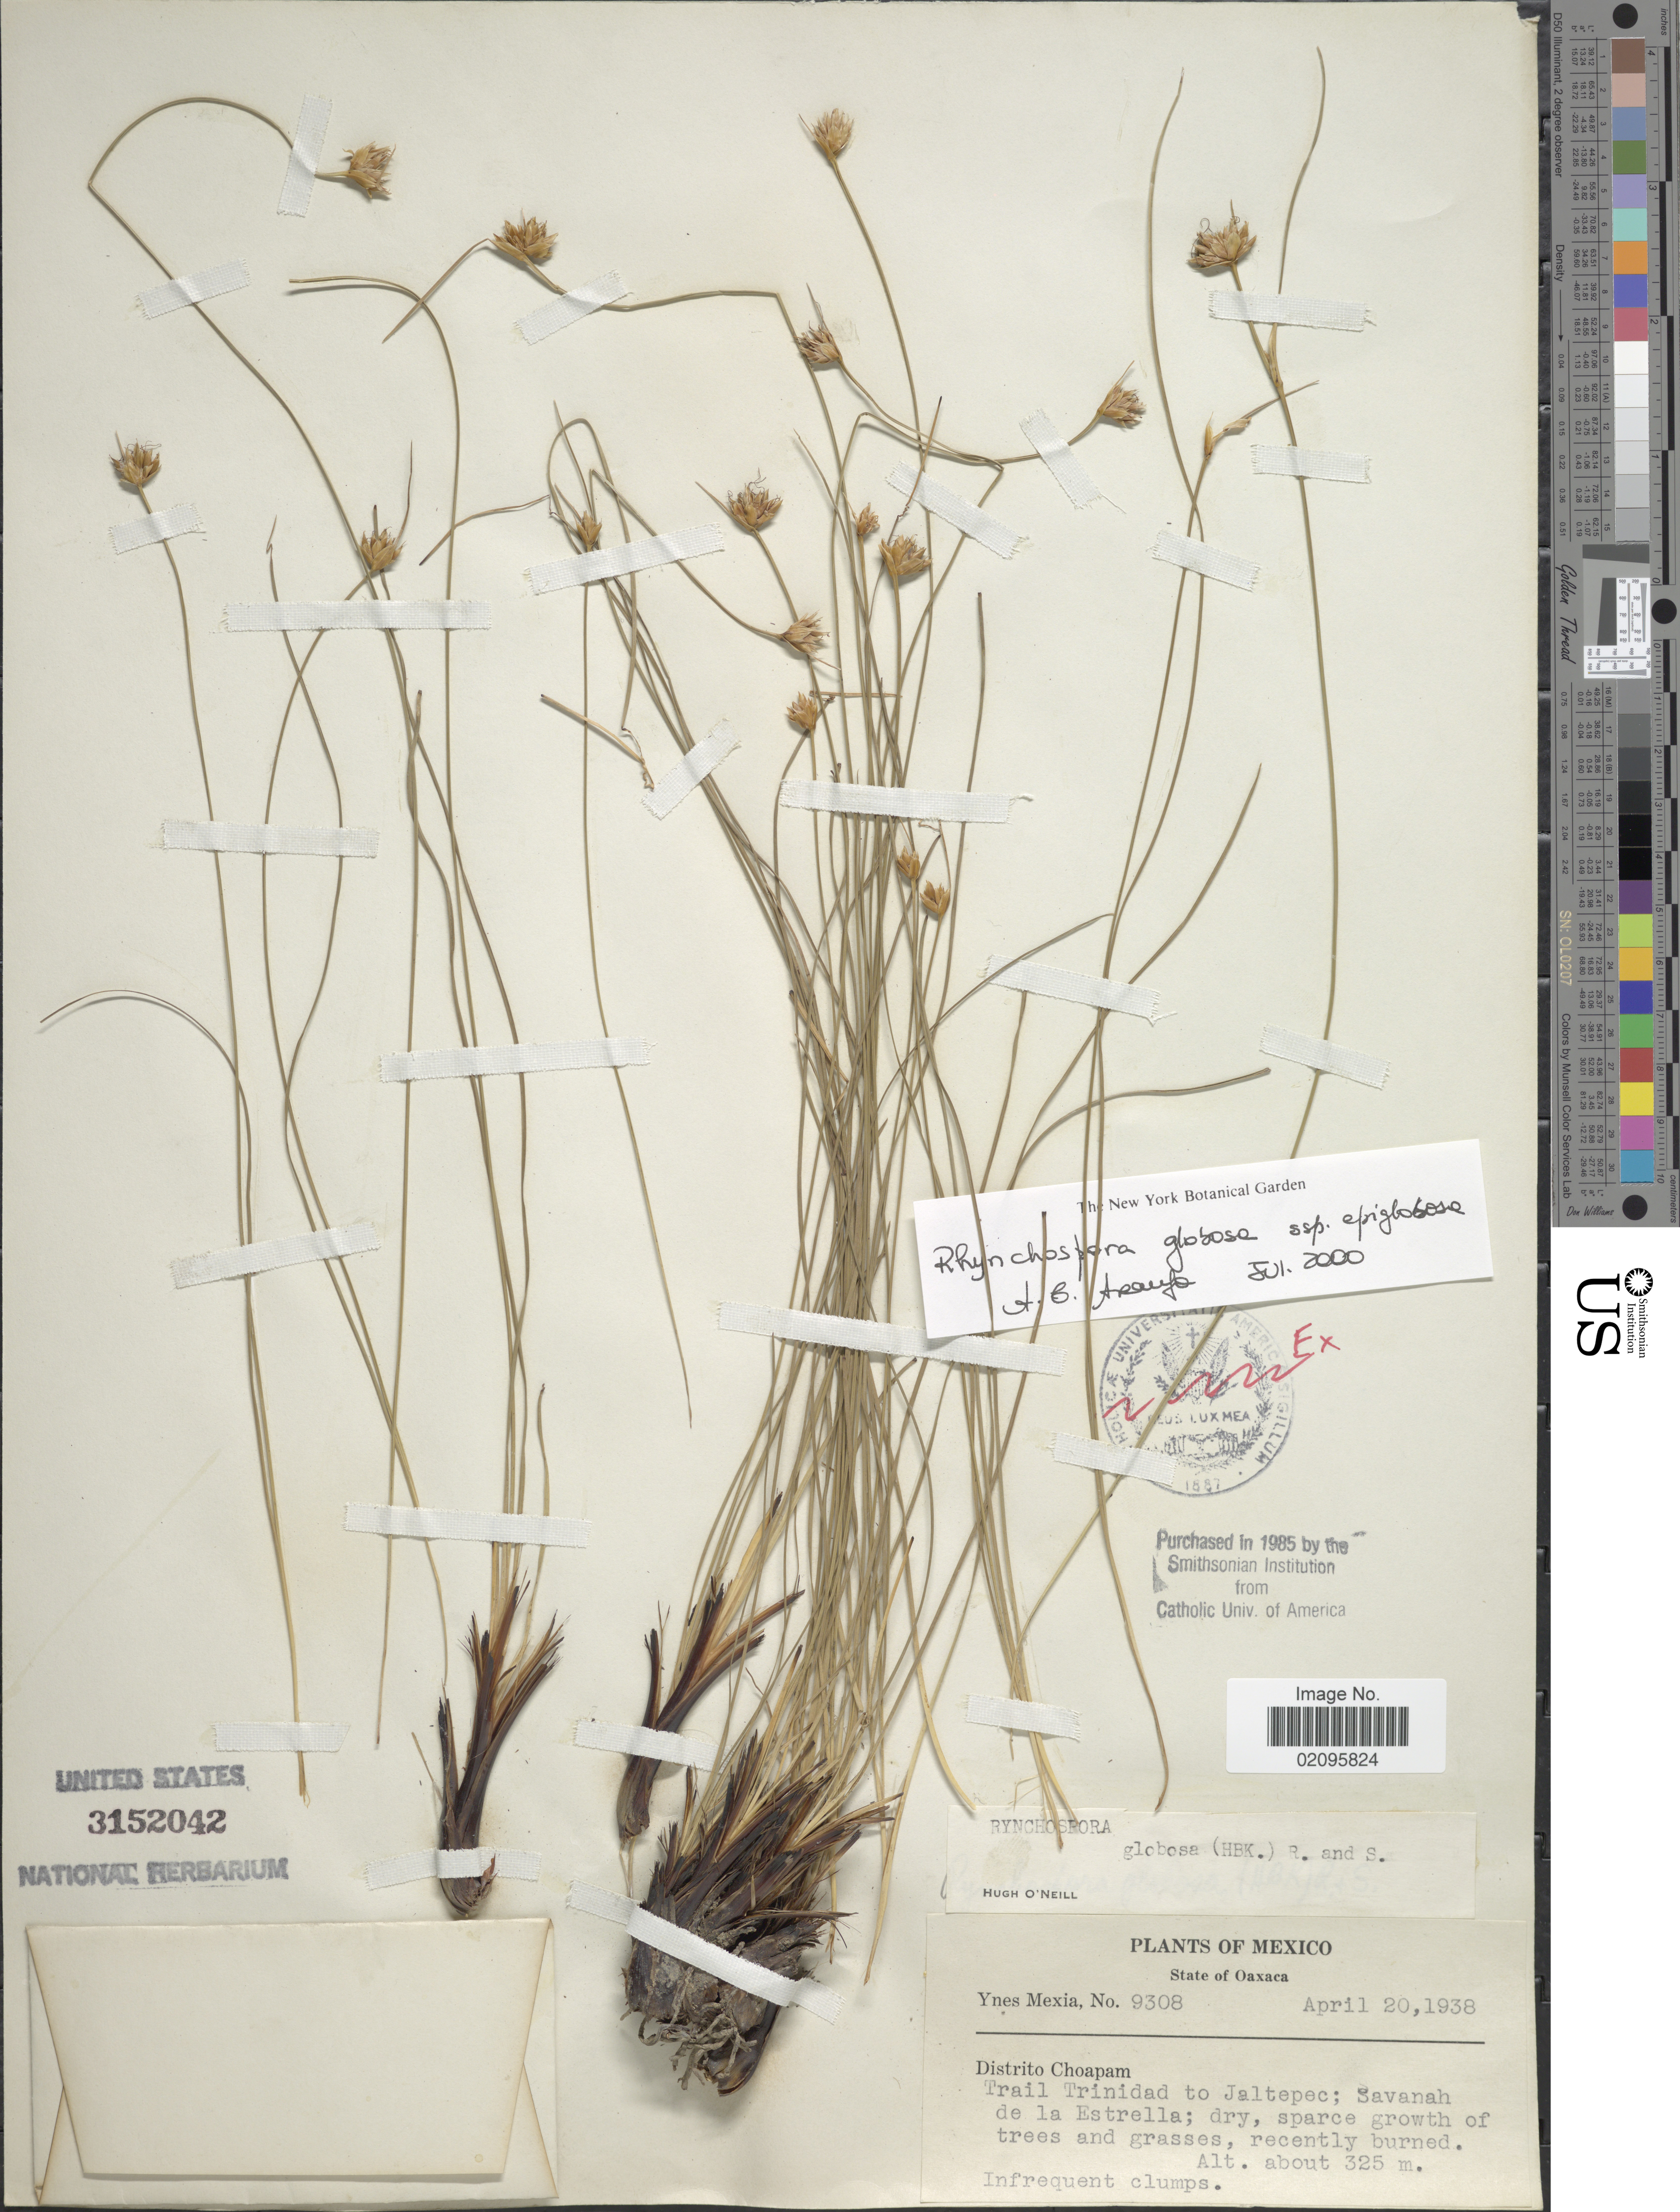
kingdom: Plantae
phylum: Tracheophyta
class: Liliopsida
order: Poales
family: Cyperaceae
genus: Rhynchospora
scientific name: Rhynchospora globosa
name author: (Kunth) Roem. & Schult.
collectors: Y. Mexia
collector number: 9308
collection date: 1938-04-20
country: Mexico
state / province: Oaxaca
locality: Distrito Choapam, Trail Trinidad to Jaltepec; Savanah de la Estrella.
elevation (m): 325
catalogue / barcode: US 3152042